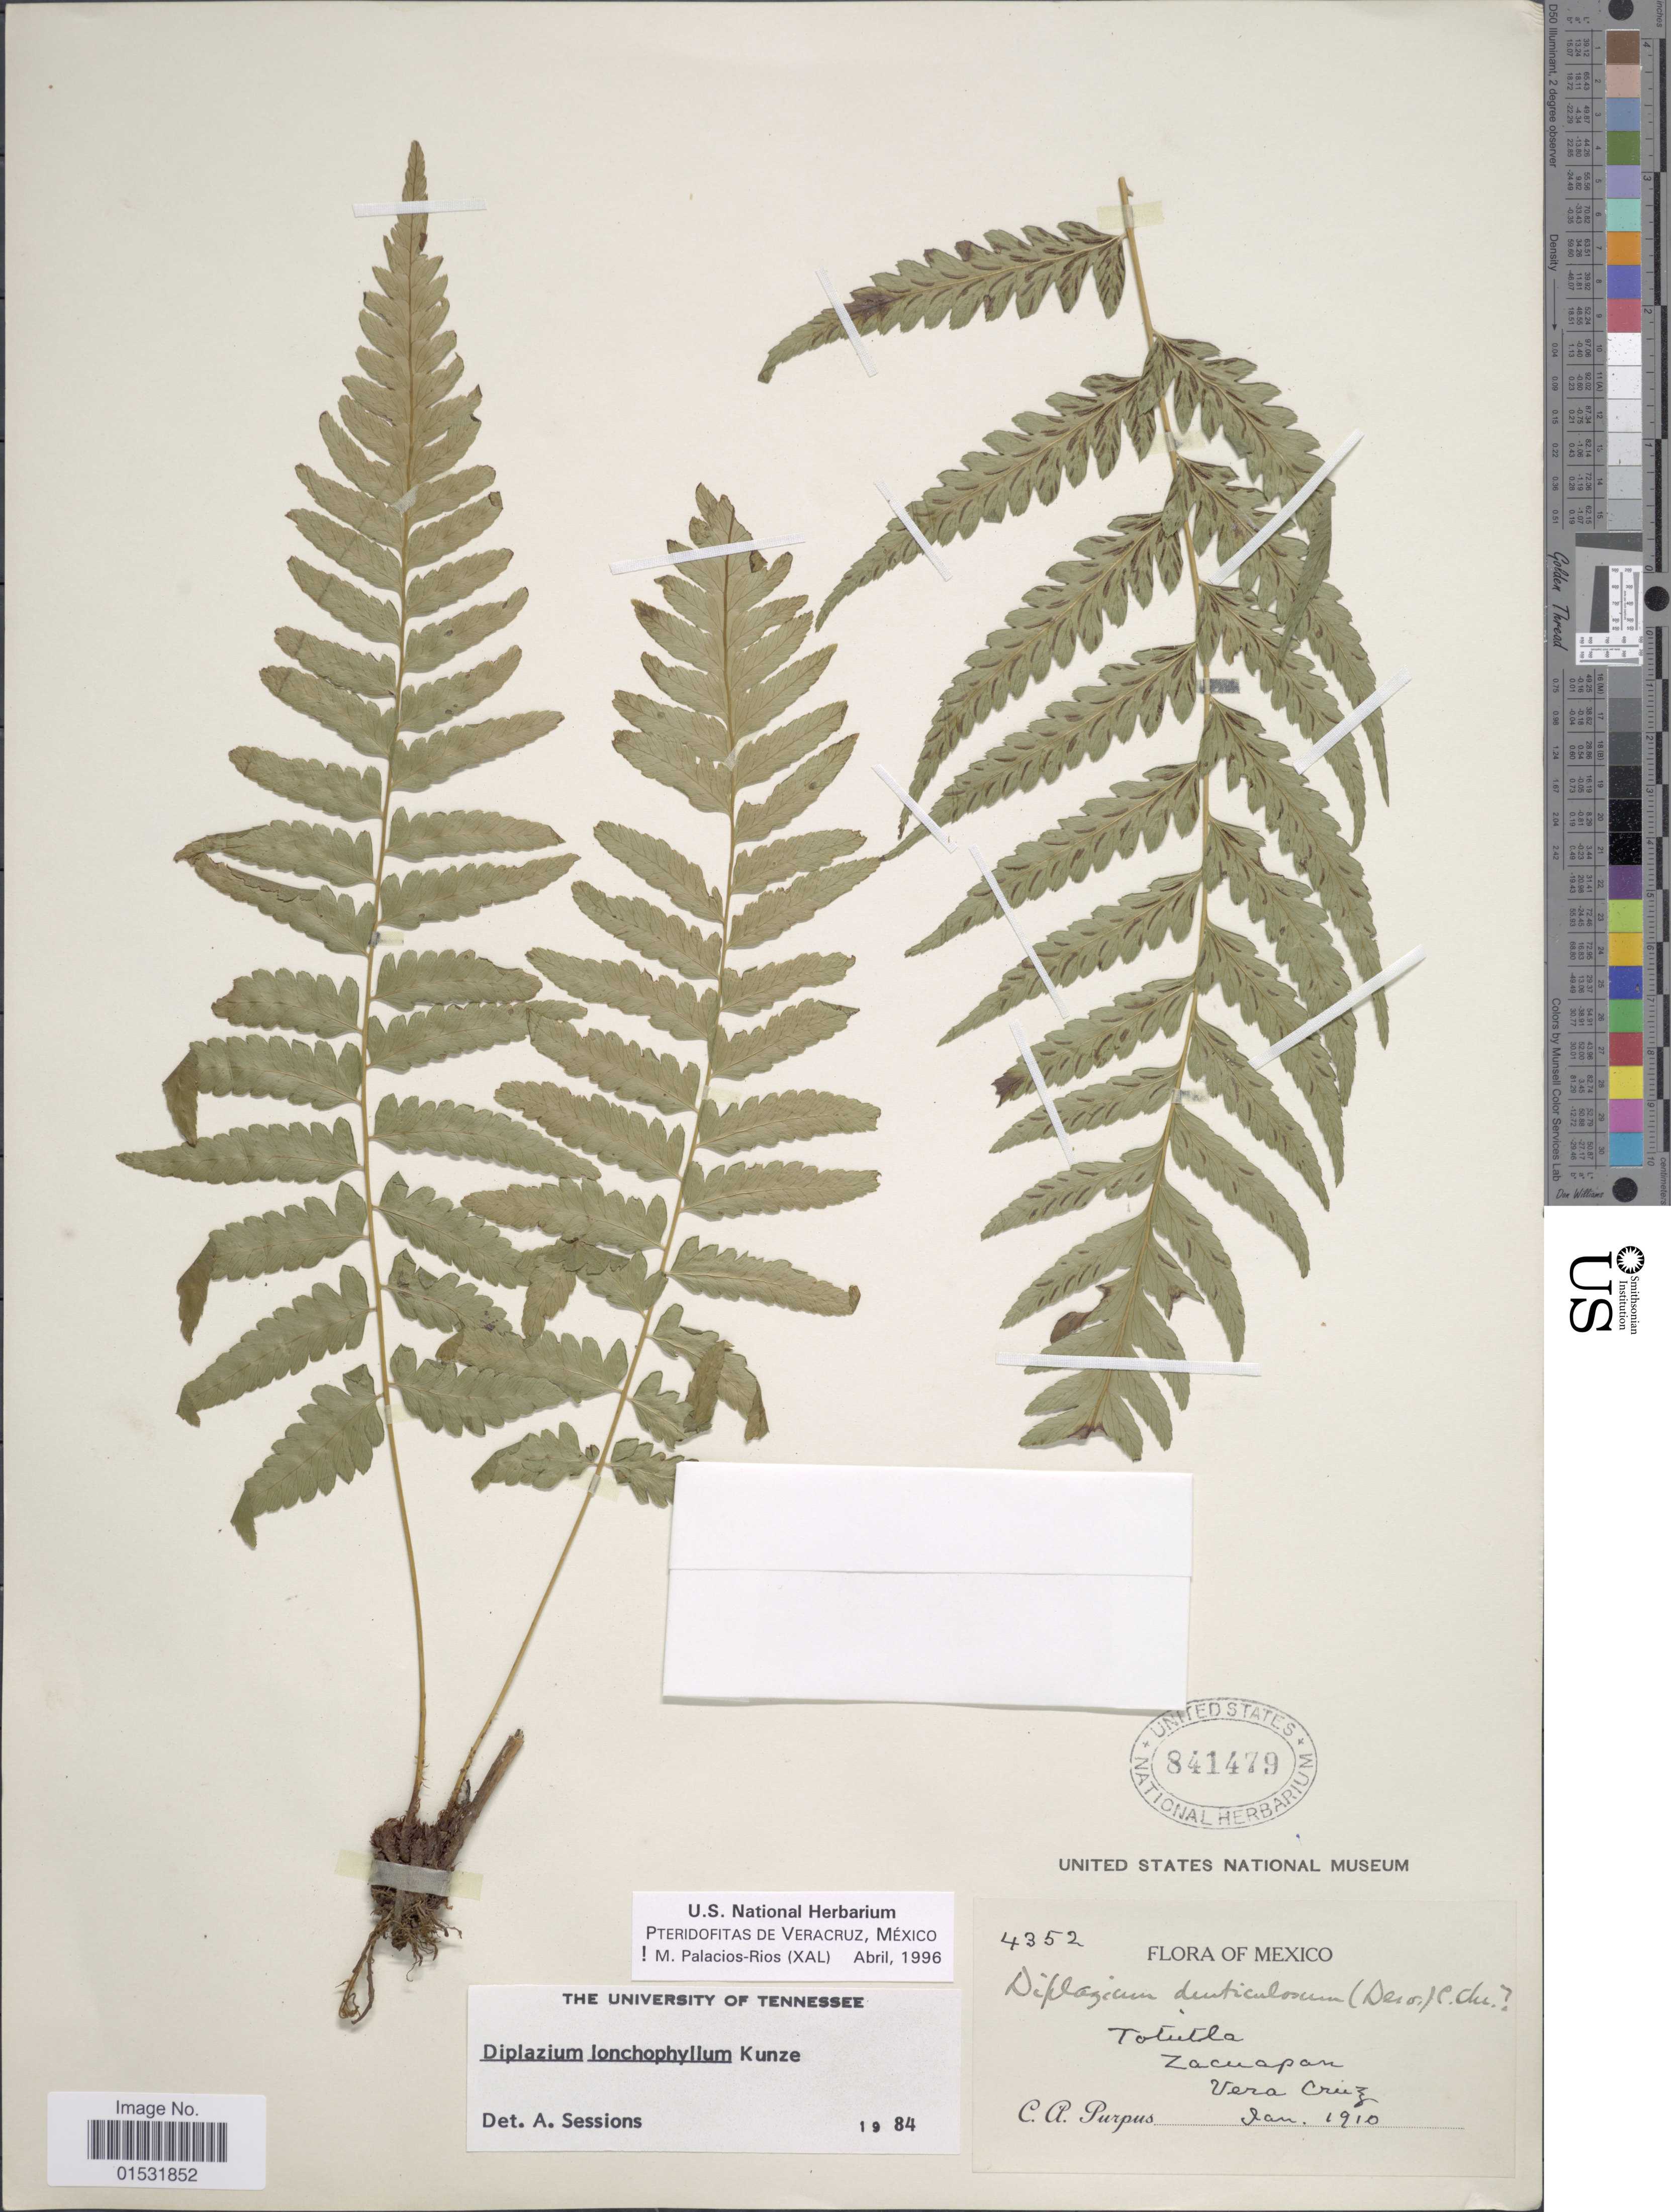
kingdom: Plantae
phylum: Tracheophyta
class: Polypodiopsida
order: Polypodiales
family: Athyriaceae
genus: Diplazium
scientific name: Diplazium lonchophyllum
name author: Kunze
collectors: C. A. Purpus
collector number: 4352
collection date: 1910-01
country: Mexico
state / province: Veracruz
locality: Totutla. Zacuapan. Vera Cruz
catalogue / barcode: US 841479